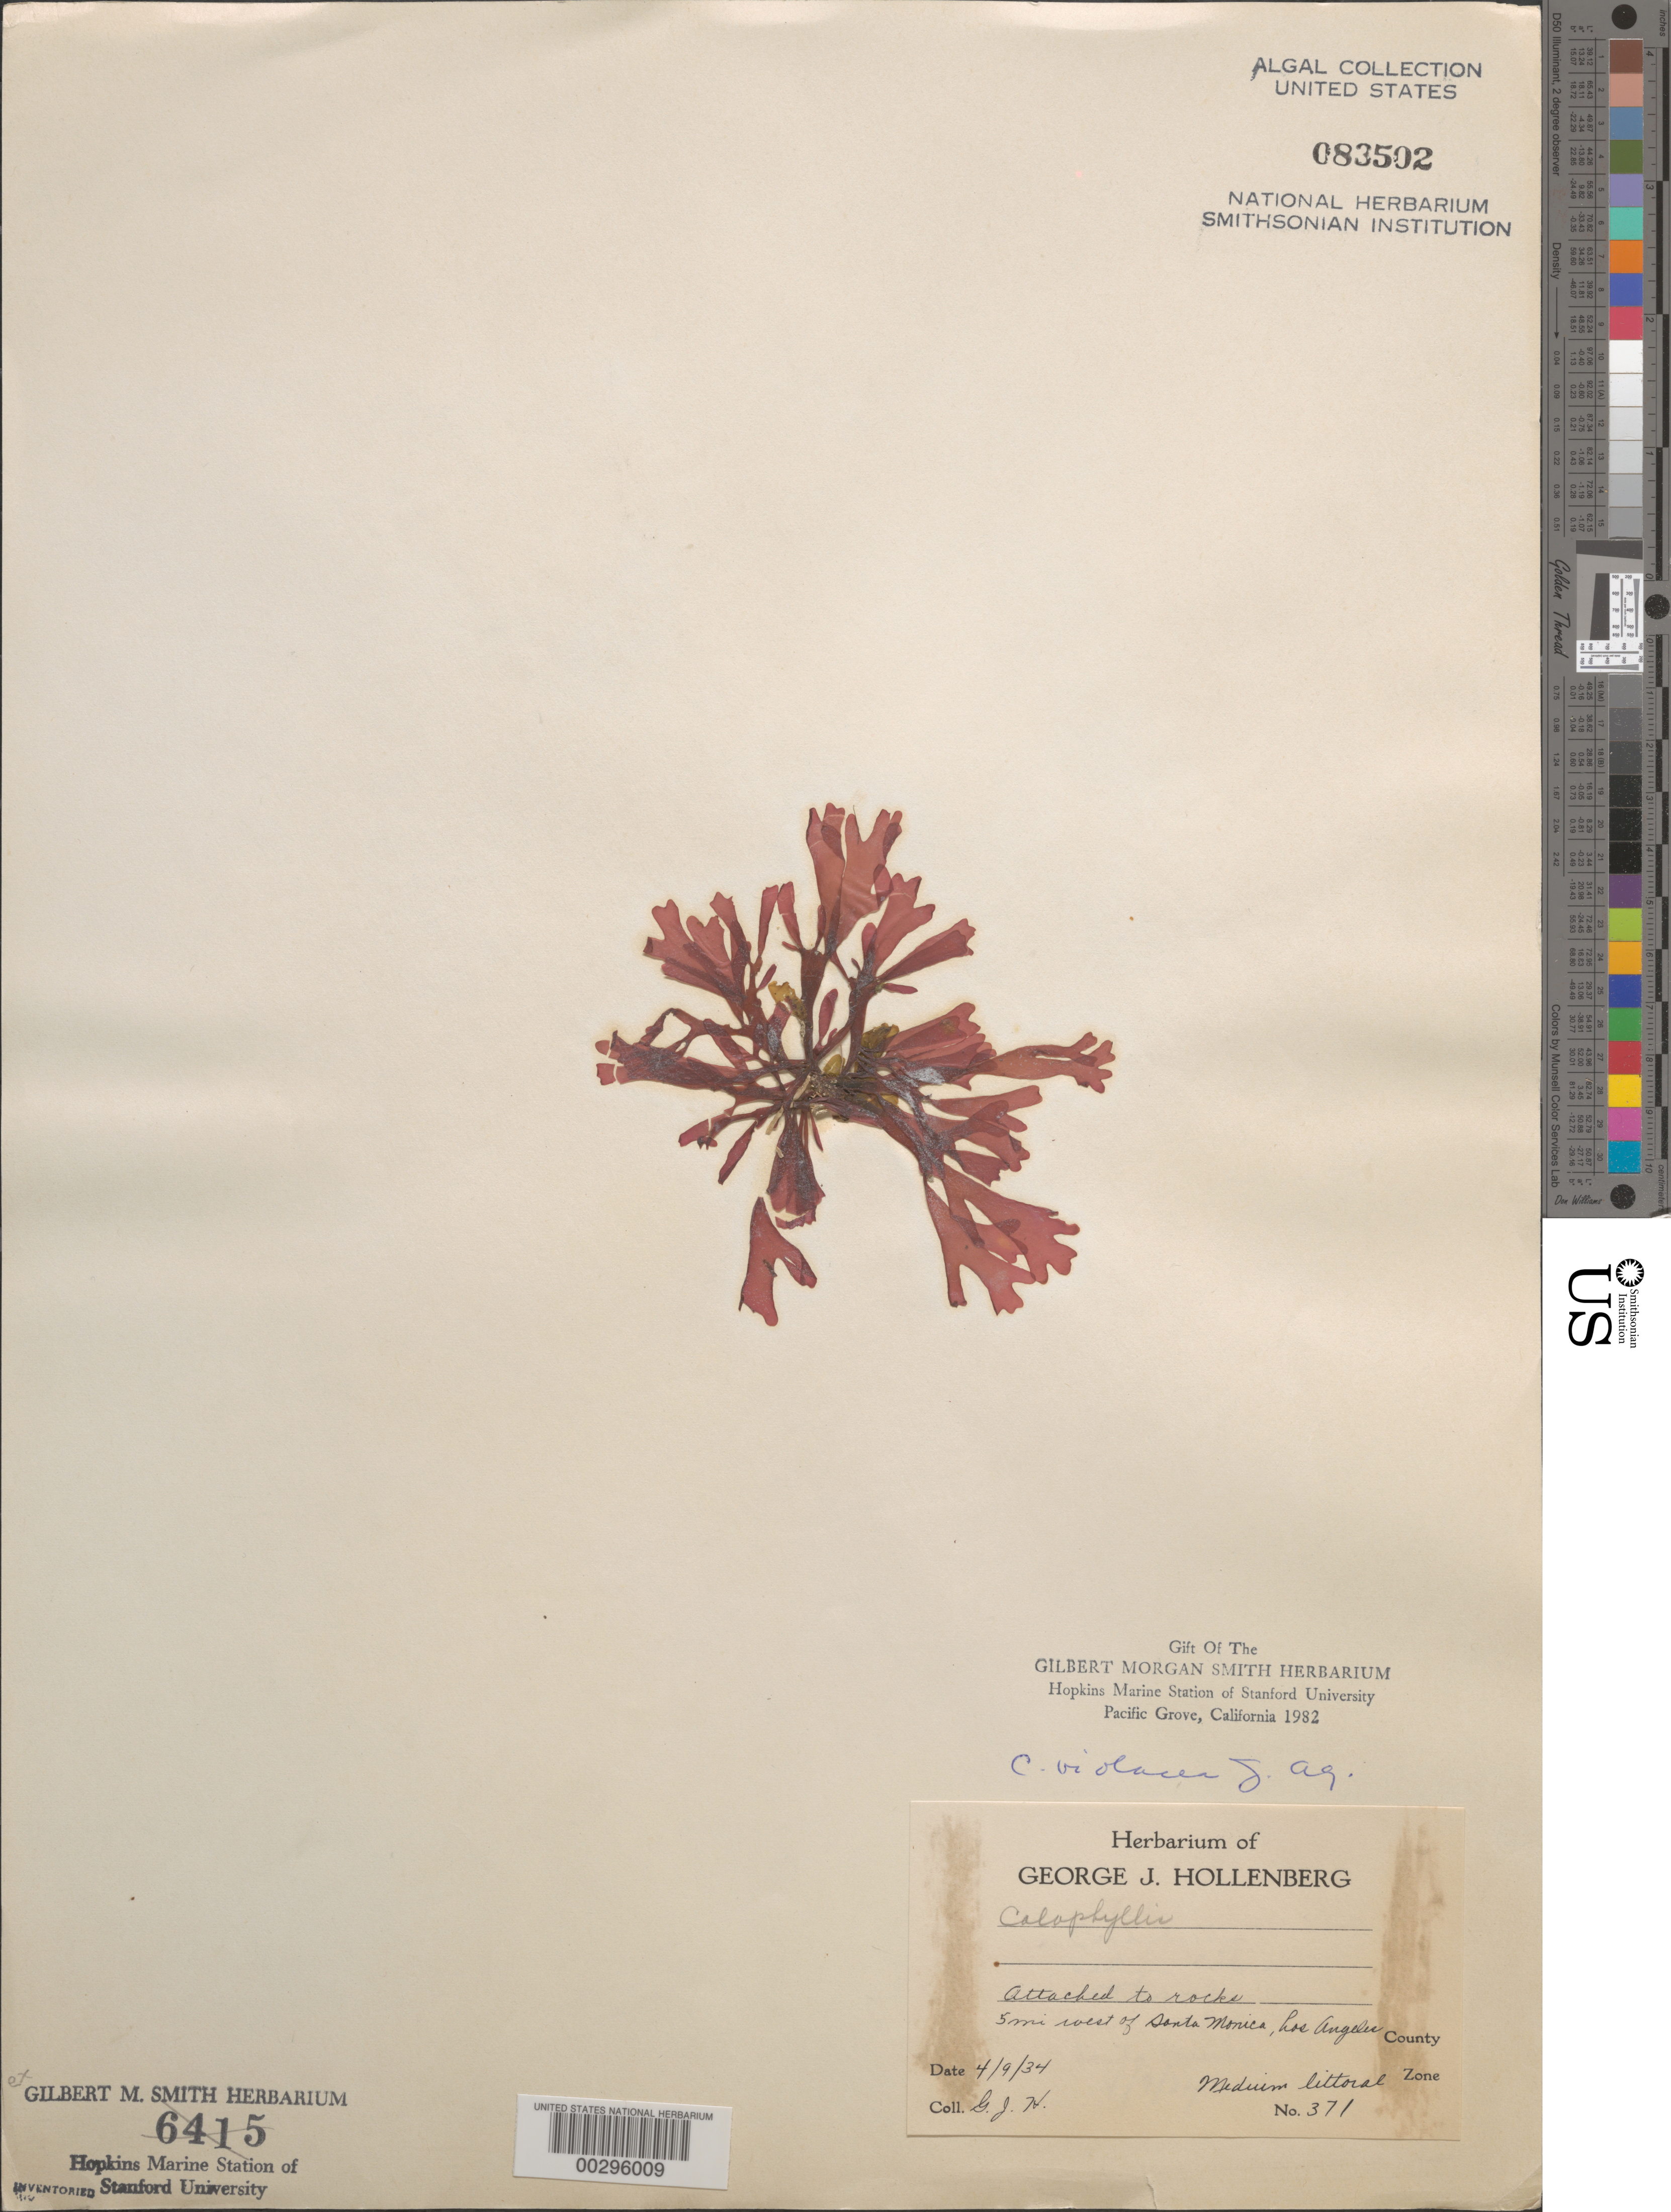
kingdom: Plantae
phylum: Rhodophyta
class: Florideophyceae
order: Gigartinales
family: Kallymeniaceae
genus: Callophyllis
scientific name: Callophyllis violacea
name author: J. Agardh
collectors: G. Hollenberg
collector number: GJH 371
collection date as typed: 09 Apr 1934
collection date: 1934-04-09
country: United States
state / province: California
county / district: Los Angeles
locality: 5 miles west of Santa Monica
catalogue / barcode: US 83502